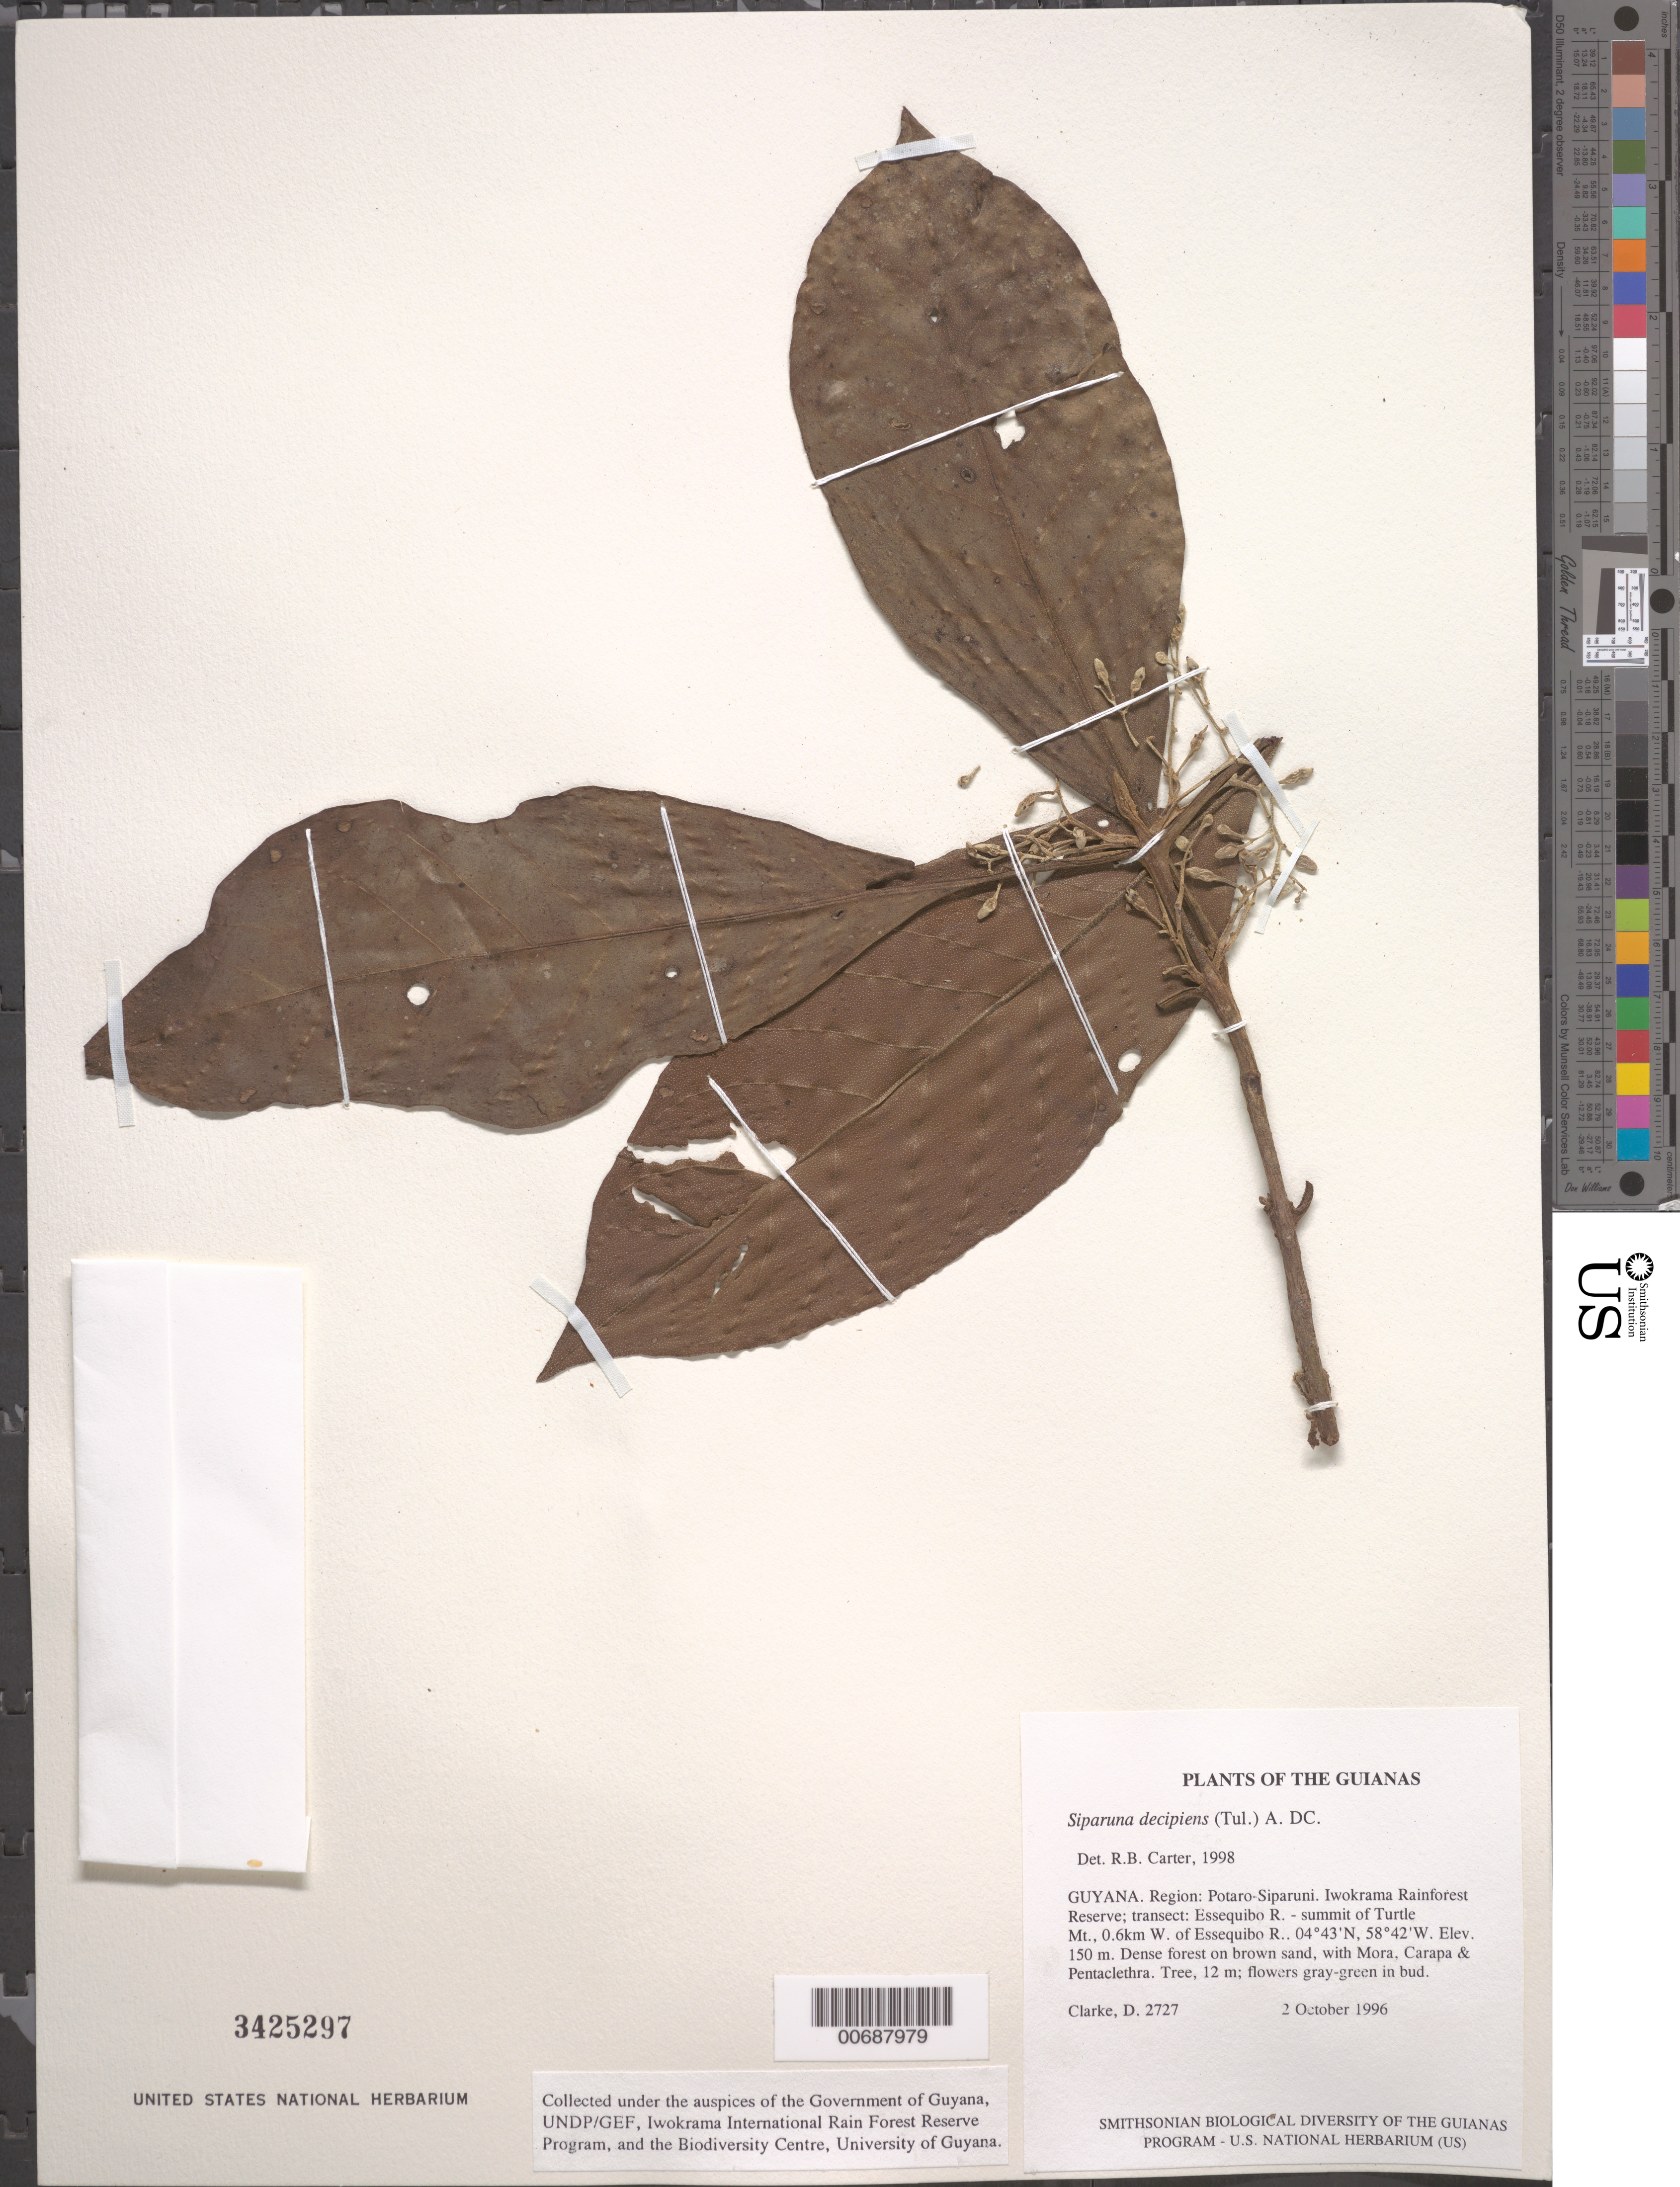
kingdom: Plantae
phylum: Tracheophyta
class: Magnoliopsida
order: Laurales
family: Siparunaceae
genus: Siparuna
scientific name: Siparuna decipiens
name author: (Tul.) A. DC.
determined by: Carter, R. B.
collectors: H. D. Clarke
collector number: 2727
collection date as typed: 2 October 1996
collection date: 1996-10-02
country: Guyana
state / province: Potaro-Siparuni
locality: Iwokrama Rainforest Reserve; transect: Essequibo R. - summit of Turtle Mt., 0.6km W. of Essequibo R.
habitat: Dense forest on brown sand, with Mora, Carapa & Pentaclethra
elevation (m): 150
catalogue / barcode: US 3425297